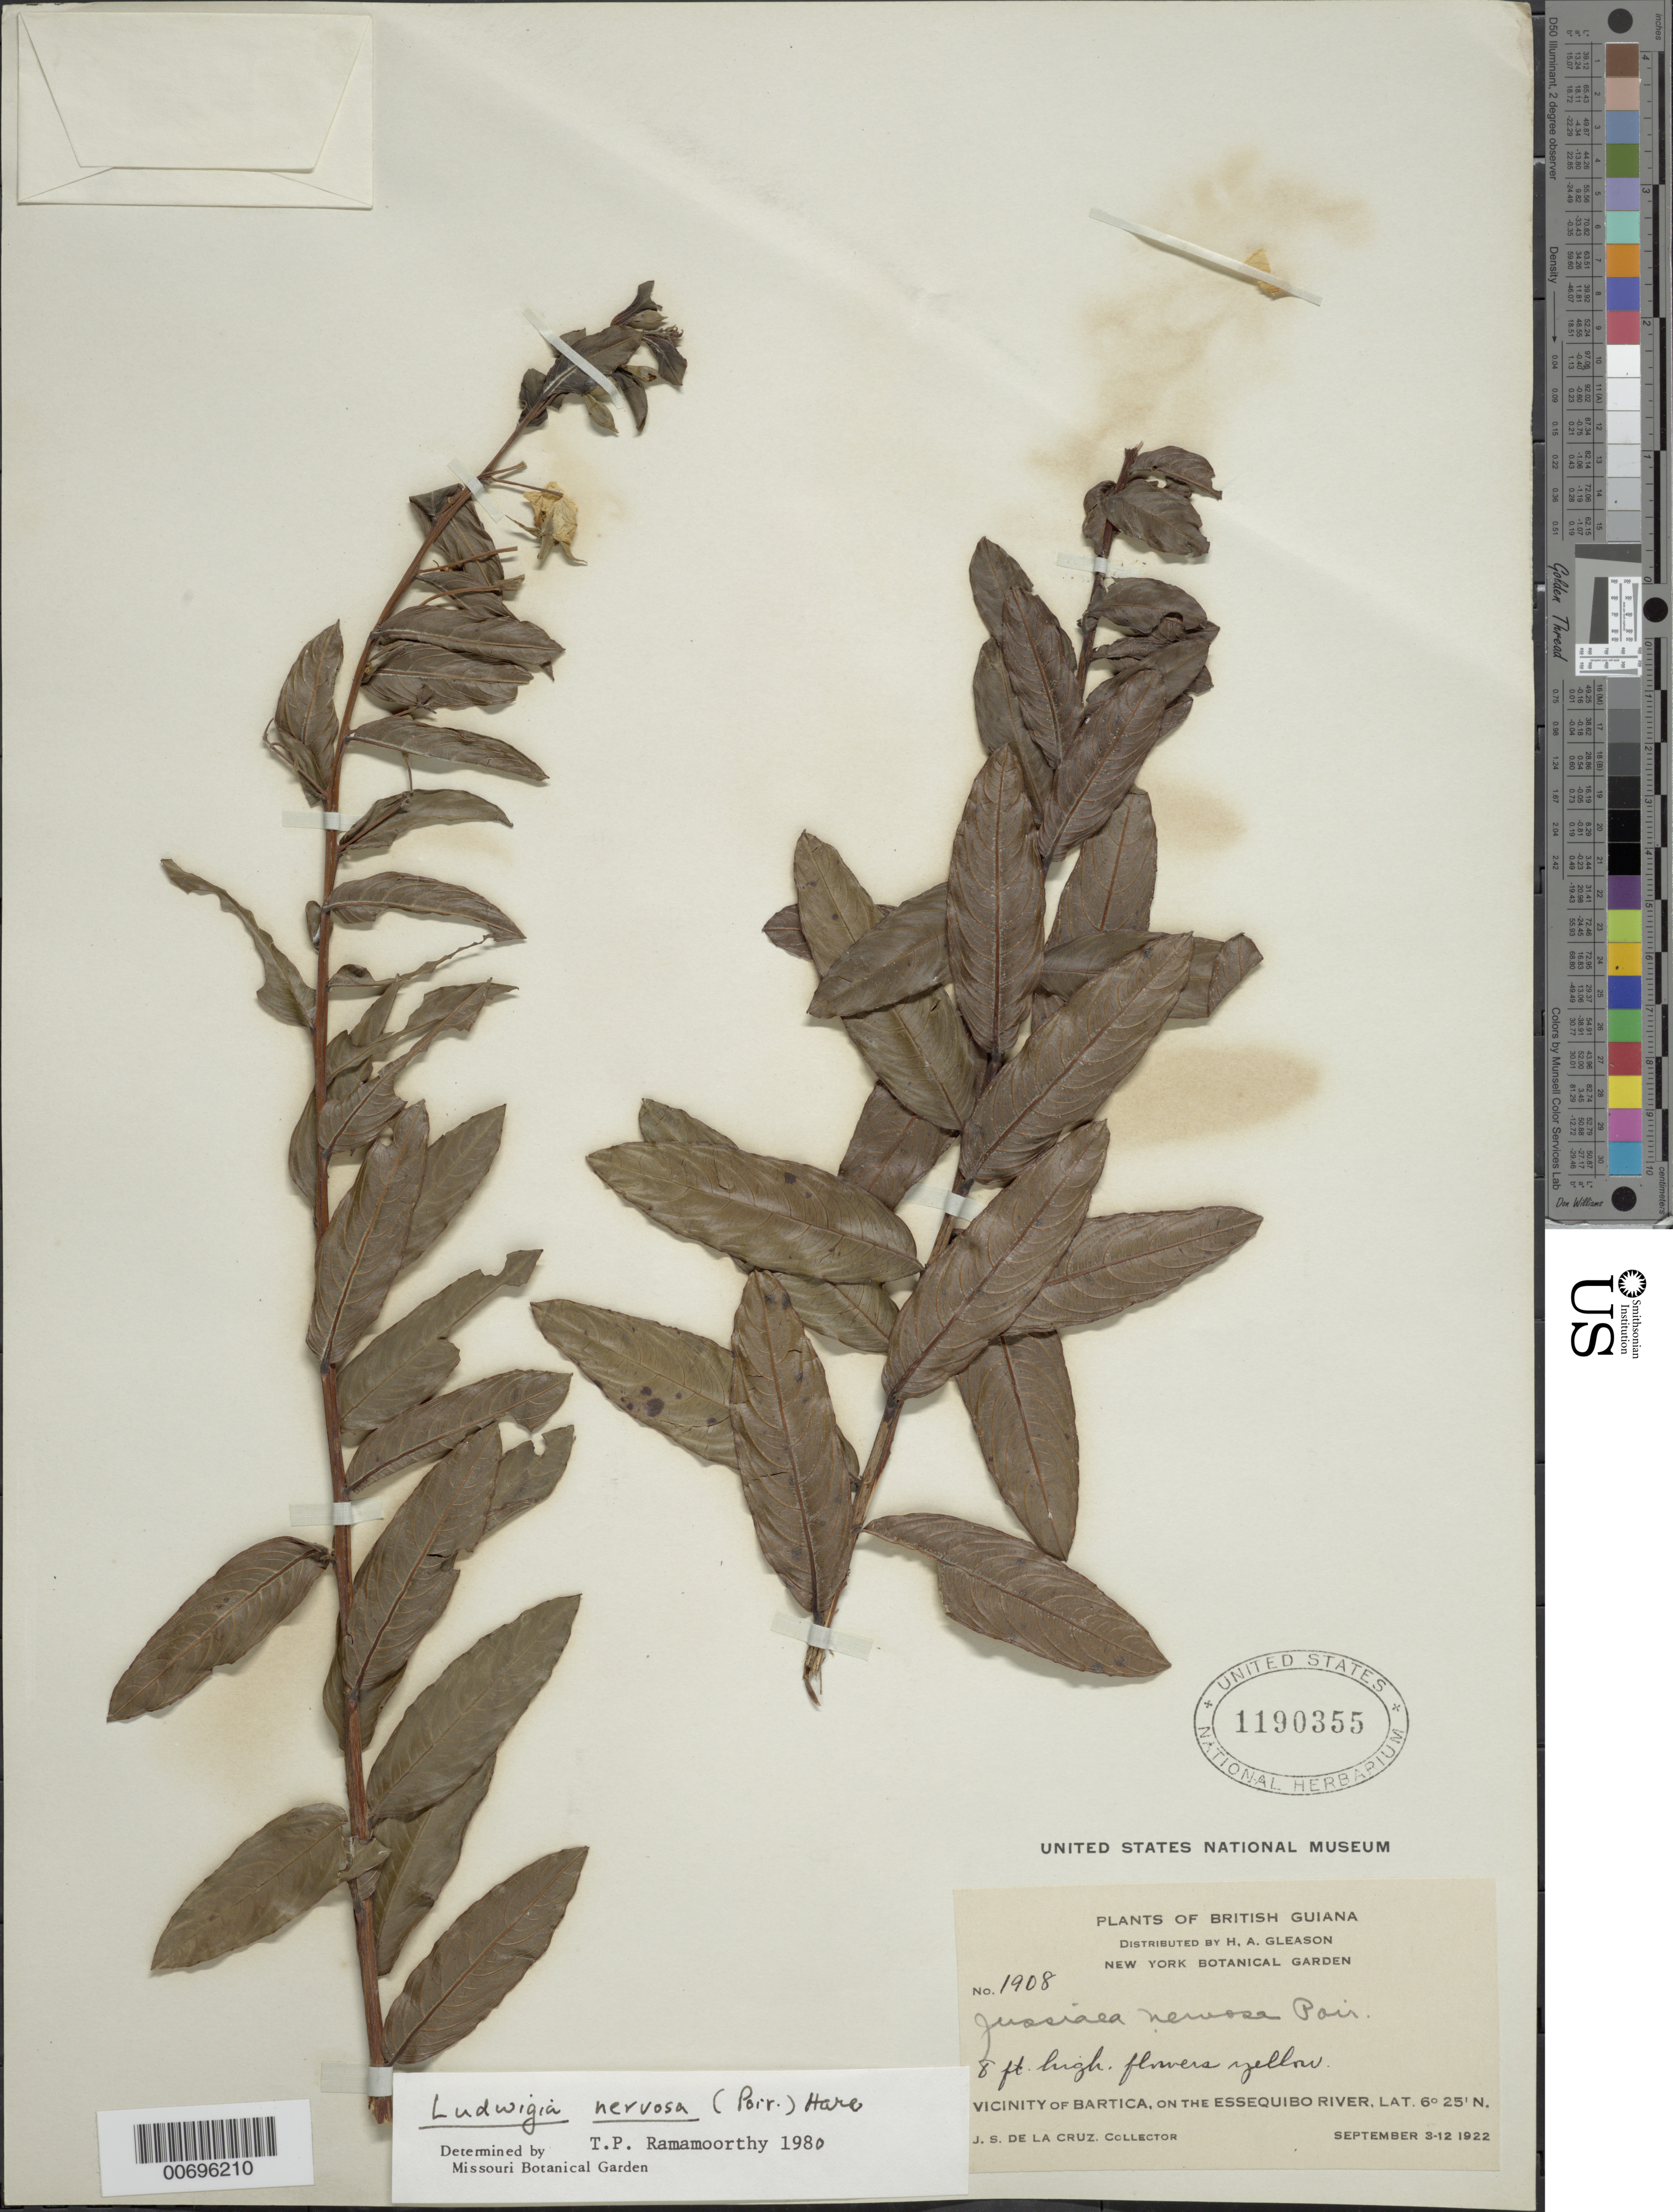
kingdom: Plantae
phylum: Tracheophyta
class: Magnoliopsida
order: Myrtales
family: Onagraceae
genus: Ludwigia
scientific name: Ludwigia nervosa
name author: (Poir.) H. Hara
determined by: Ramamoorthy, T. P.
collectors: J. S. de la Cruz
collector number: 1908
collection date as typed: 3-Sep-22 to 12-Sep-22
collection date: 1922-09-03/1922-09-12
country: Guyana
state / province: Cuyuni-Mazaruni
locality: Bartica, vic., on the Essequibo River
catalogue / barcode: US 1190355